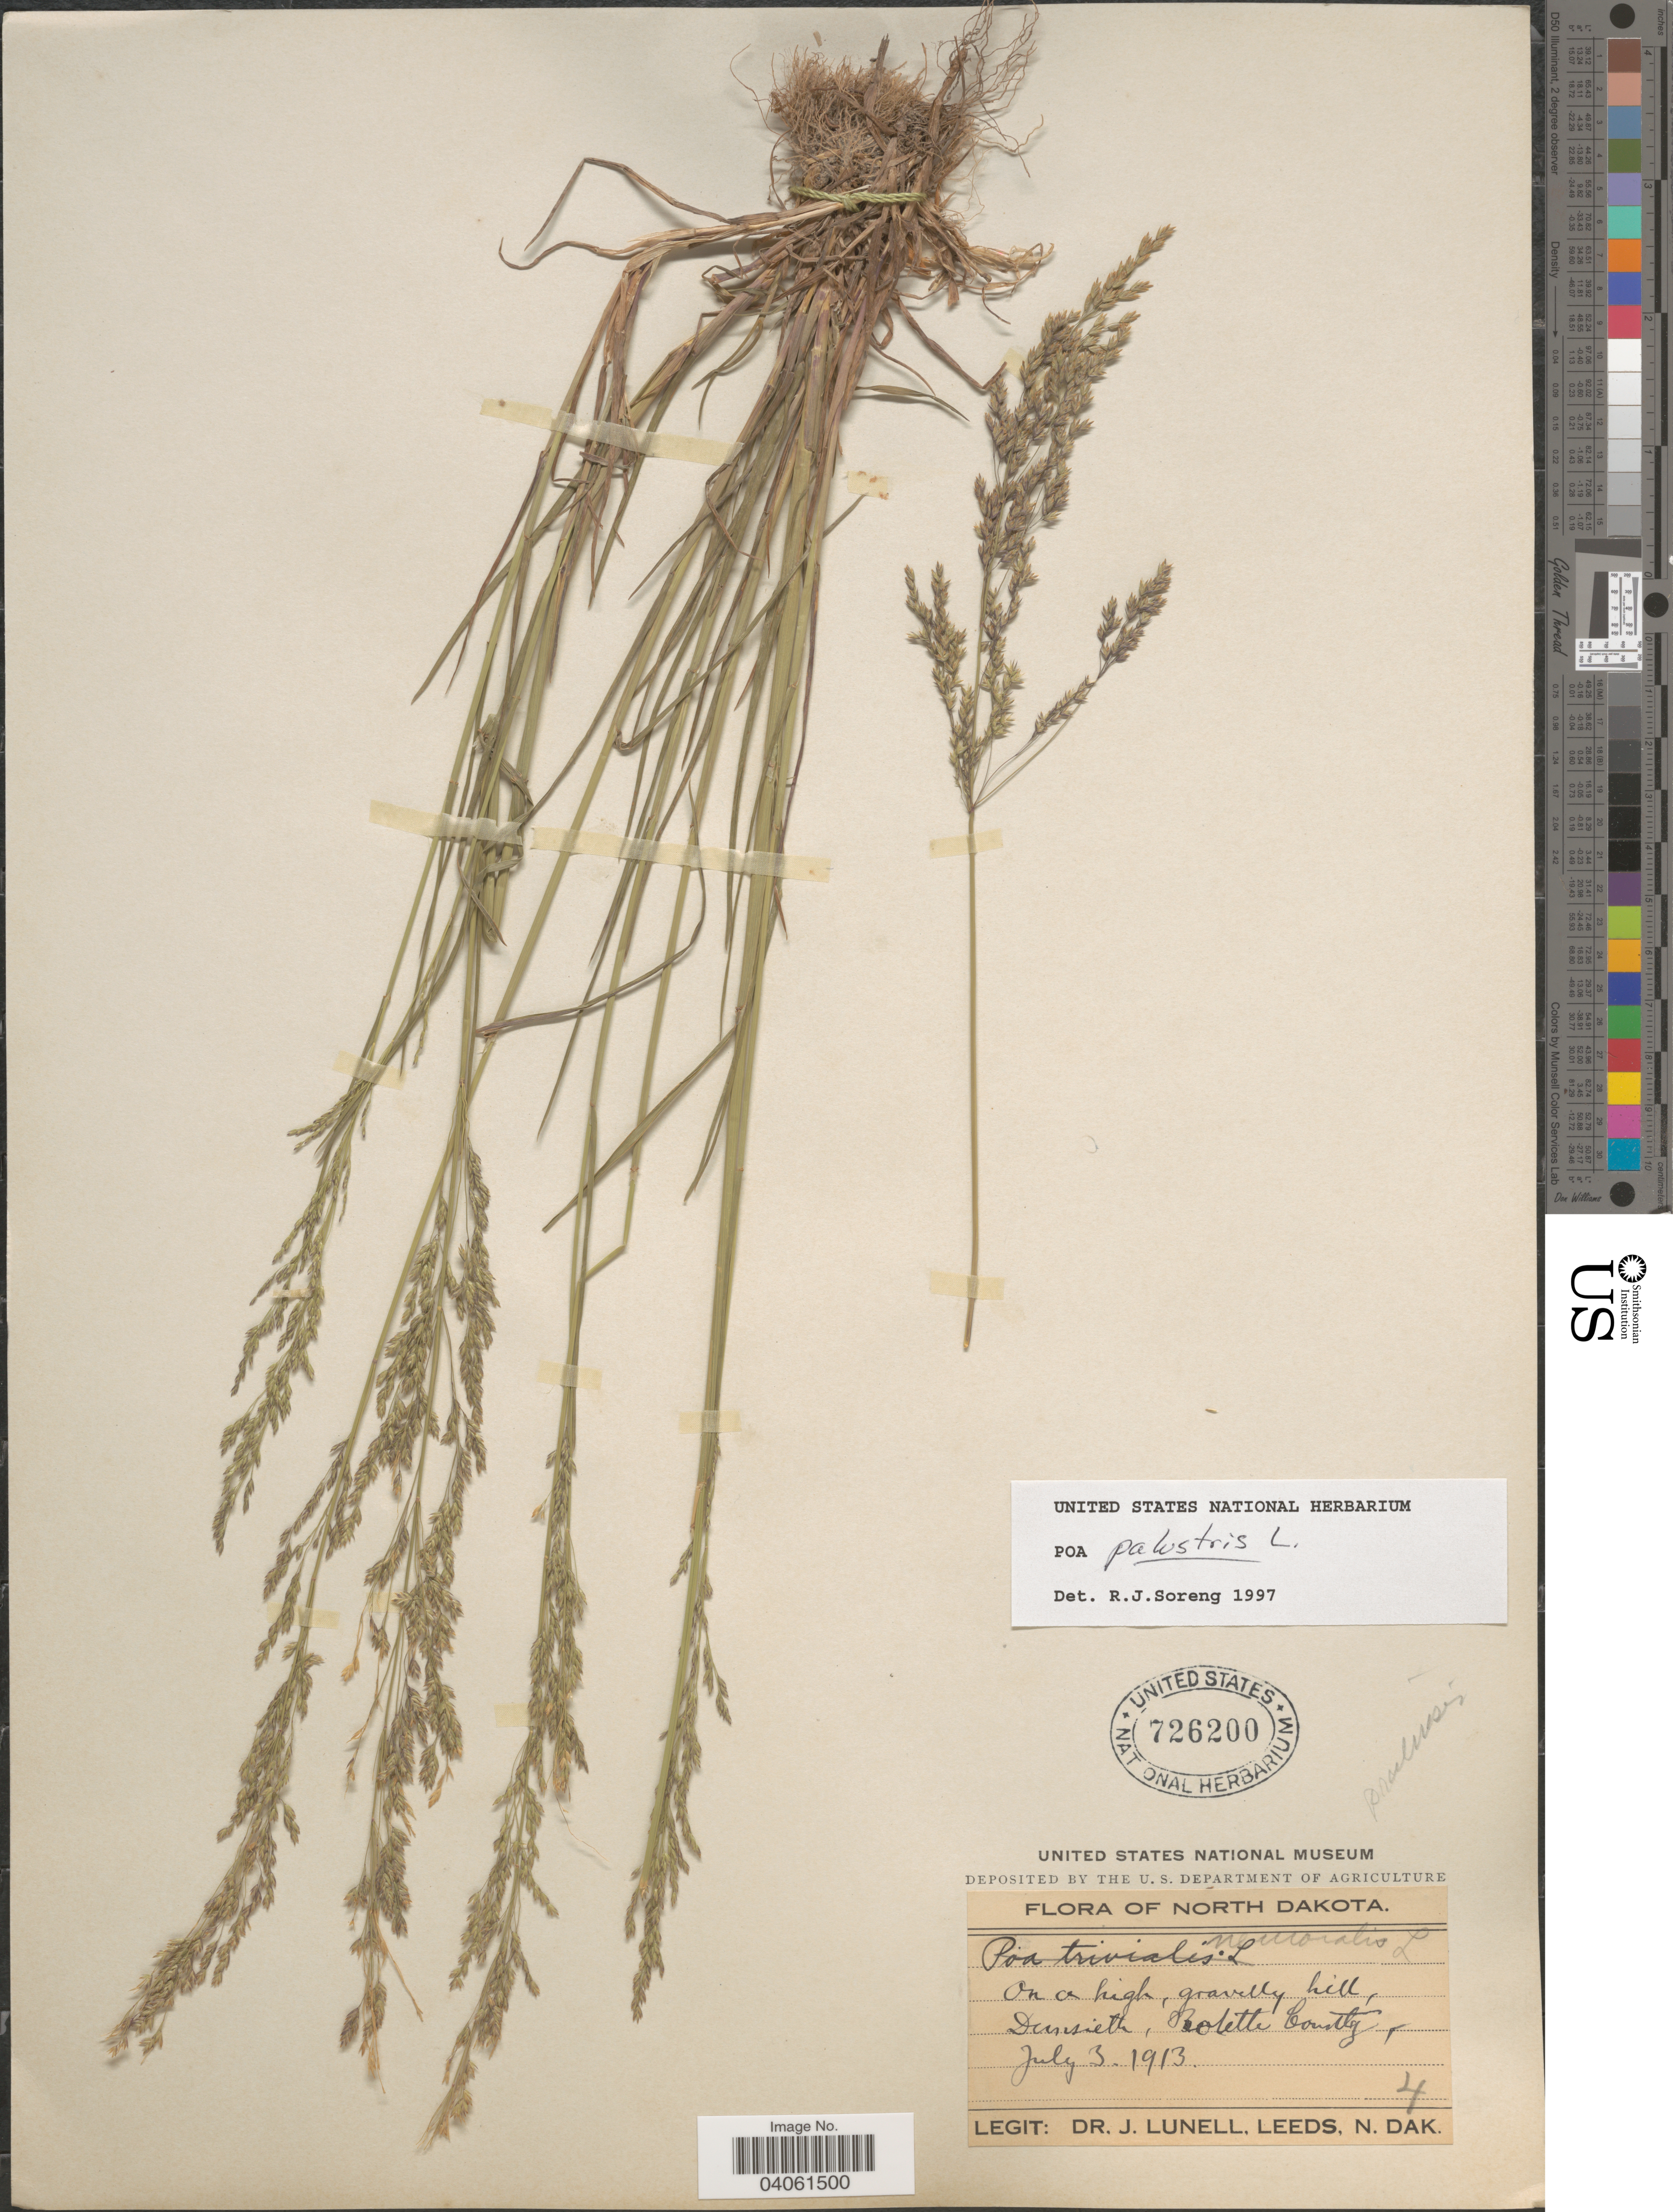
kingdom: Plantae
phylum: Tracheophyta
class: Liliopsida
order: Poales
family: Poaceae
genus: Poa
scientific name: Poa palustris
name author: L.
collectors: J. Lunell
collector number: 4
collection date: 1913-07-03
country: United States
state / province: North Dakota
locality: Dunsieth, Rolette County.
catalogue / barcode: US 726200